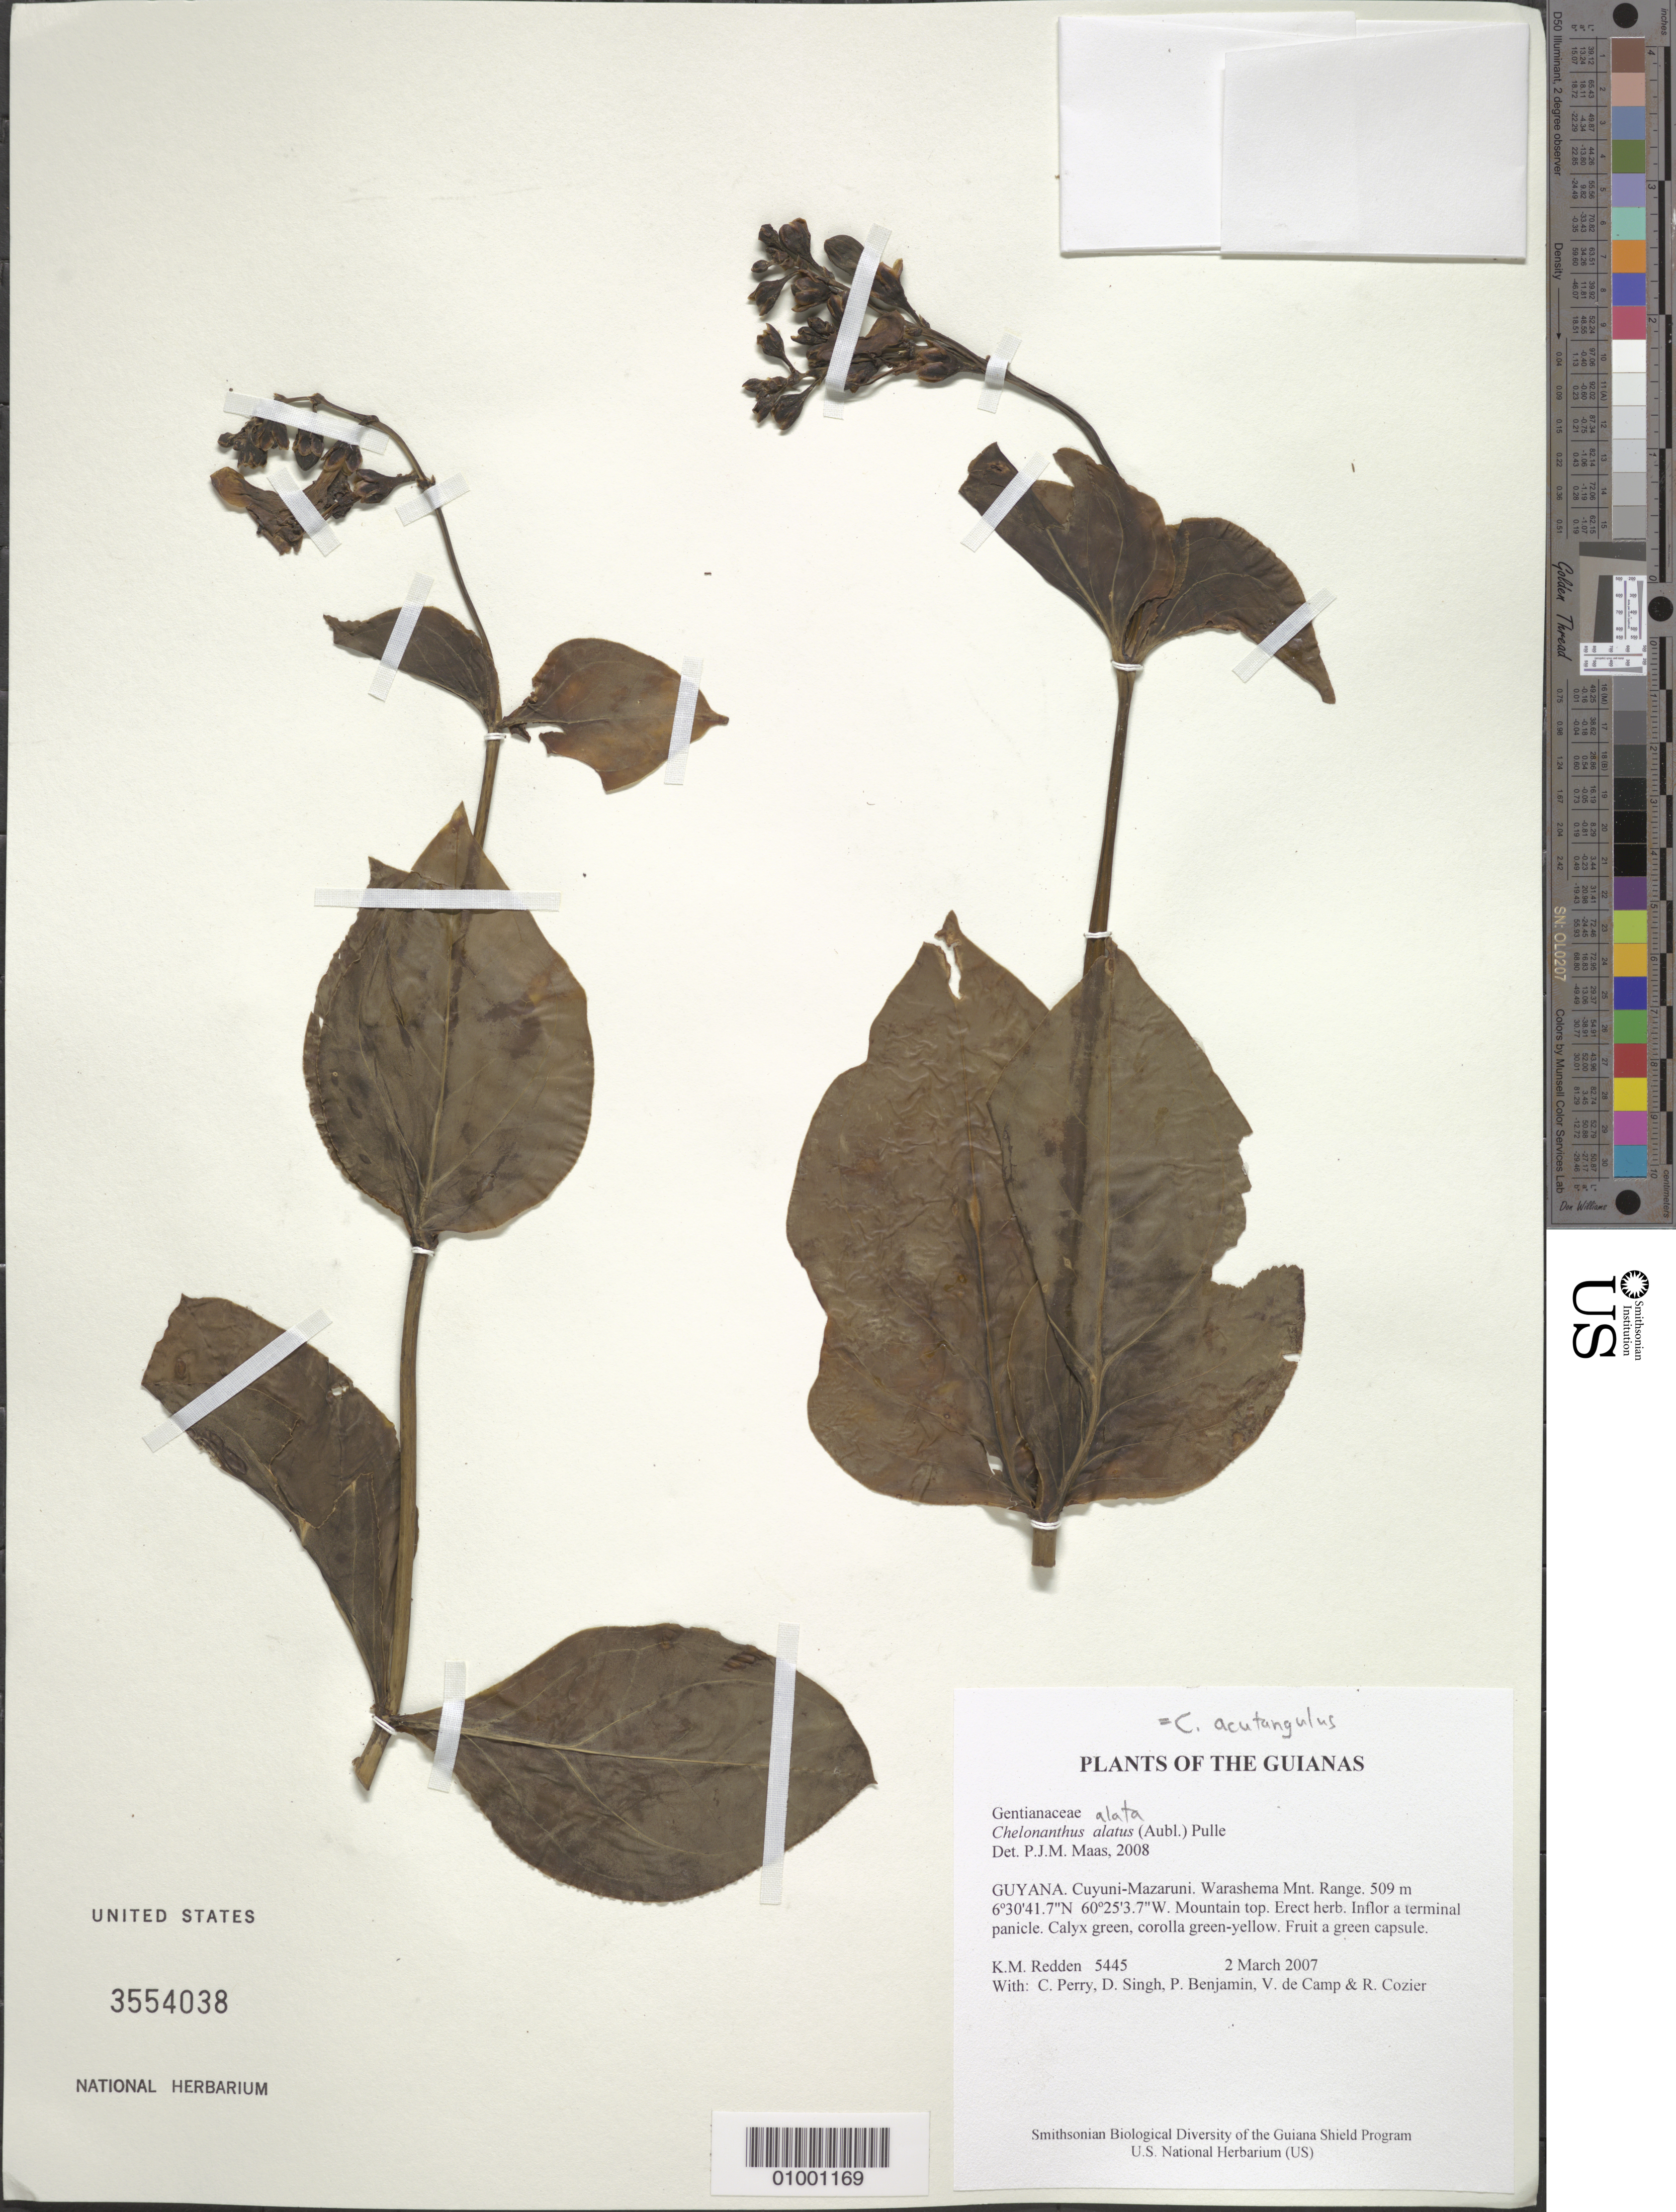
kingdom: Plantae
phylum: Tracheophyta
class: Magnoliopsida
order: Gentianales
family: Gentianaceae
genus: Chelonanthus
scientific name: Chelonanthus alatus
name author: (Aubl.) Pulle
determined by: Maas, Paul J. M.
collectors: K. M. Redden, C. Perry, D. Singh, P. Benjamin, V. De Camp & R. Cozier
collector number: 5445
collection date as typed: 2 March 2007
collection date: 2007-03-02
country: Guyana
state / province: Cuyuni-Mazaruni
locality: Warashema Mnt. Range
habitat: Mountain top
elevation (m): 509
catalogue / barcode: US 3554038